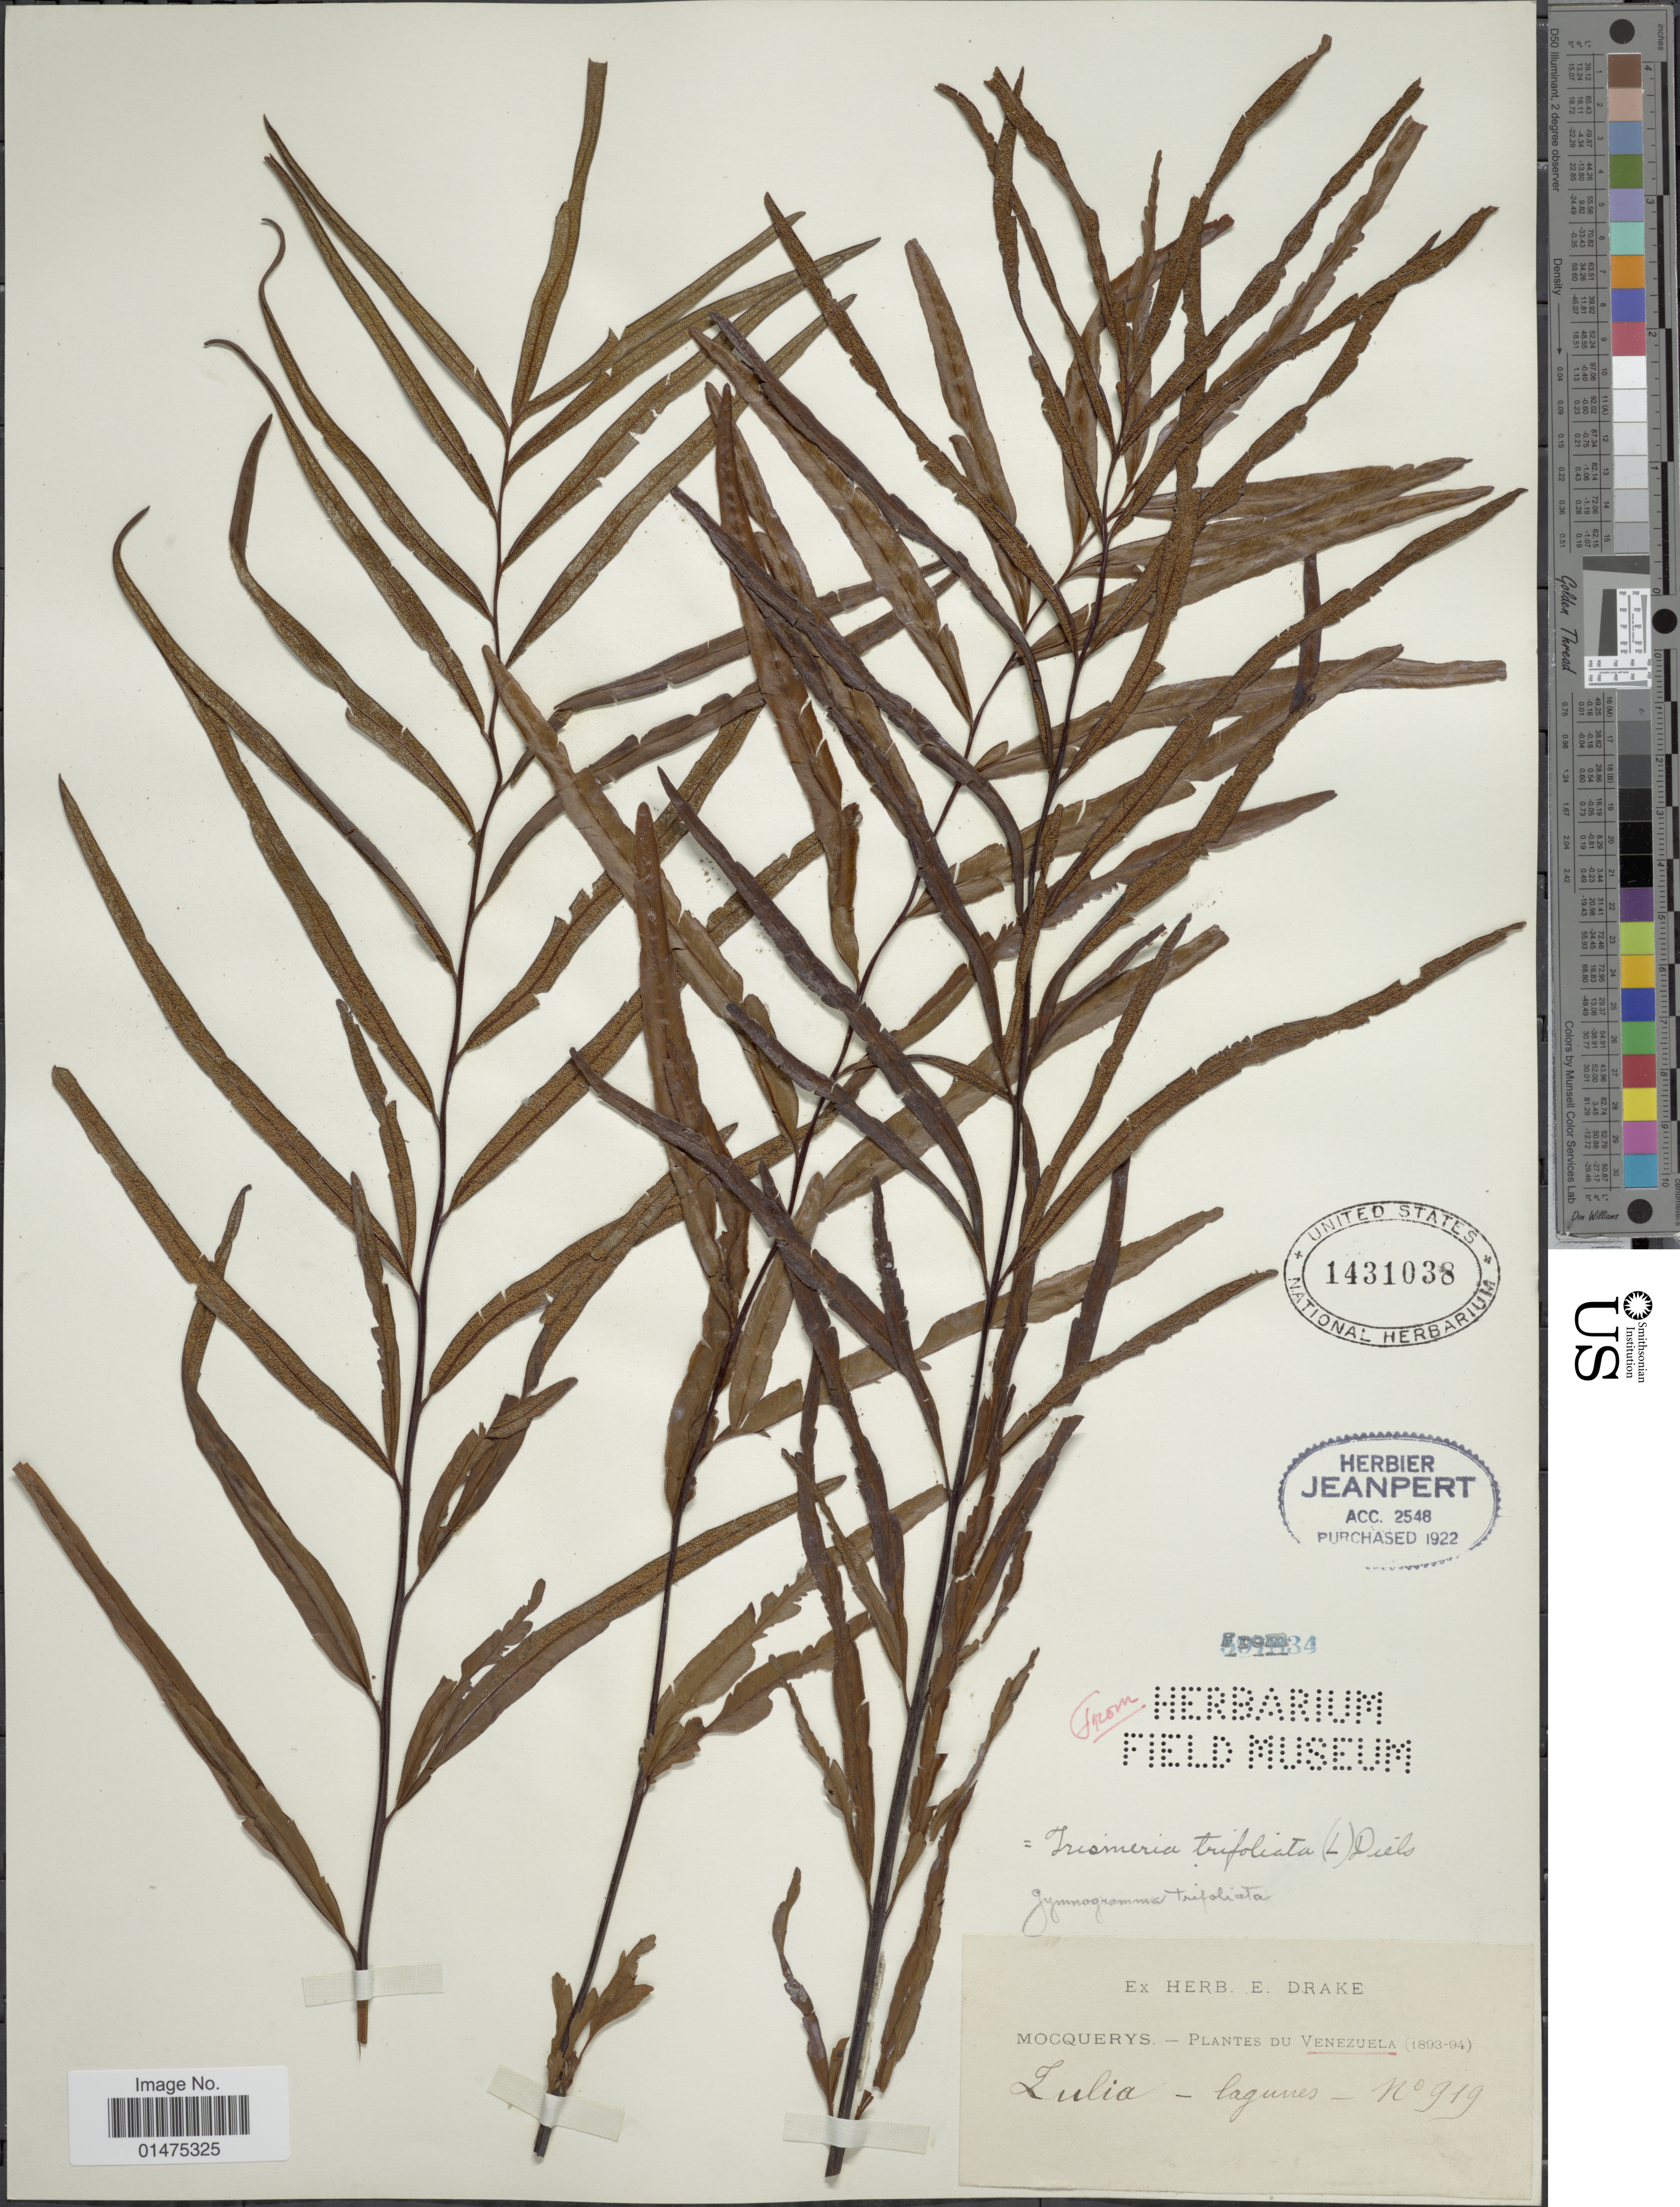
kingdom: Plantae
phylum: Tracheophyta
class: Polypodiopsida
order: Polypodiales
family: Pteridaceae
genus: Pityrogramma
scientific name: Pityrogramma trifoliata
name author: (L.) R.M. Tryon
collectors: A. Mocquerys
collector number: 919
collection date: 1893/1894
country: Venezuela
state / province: Zulia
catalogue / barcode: US 1431038